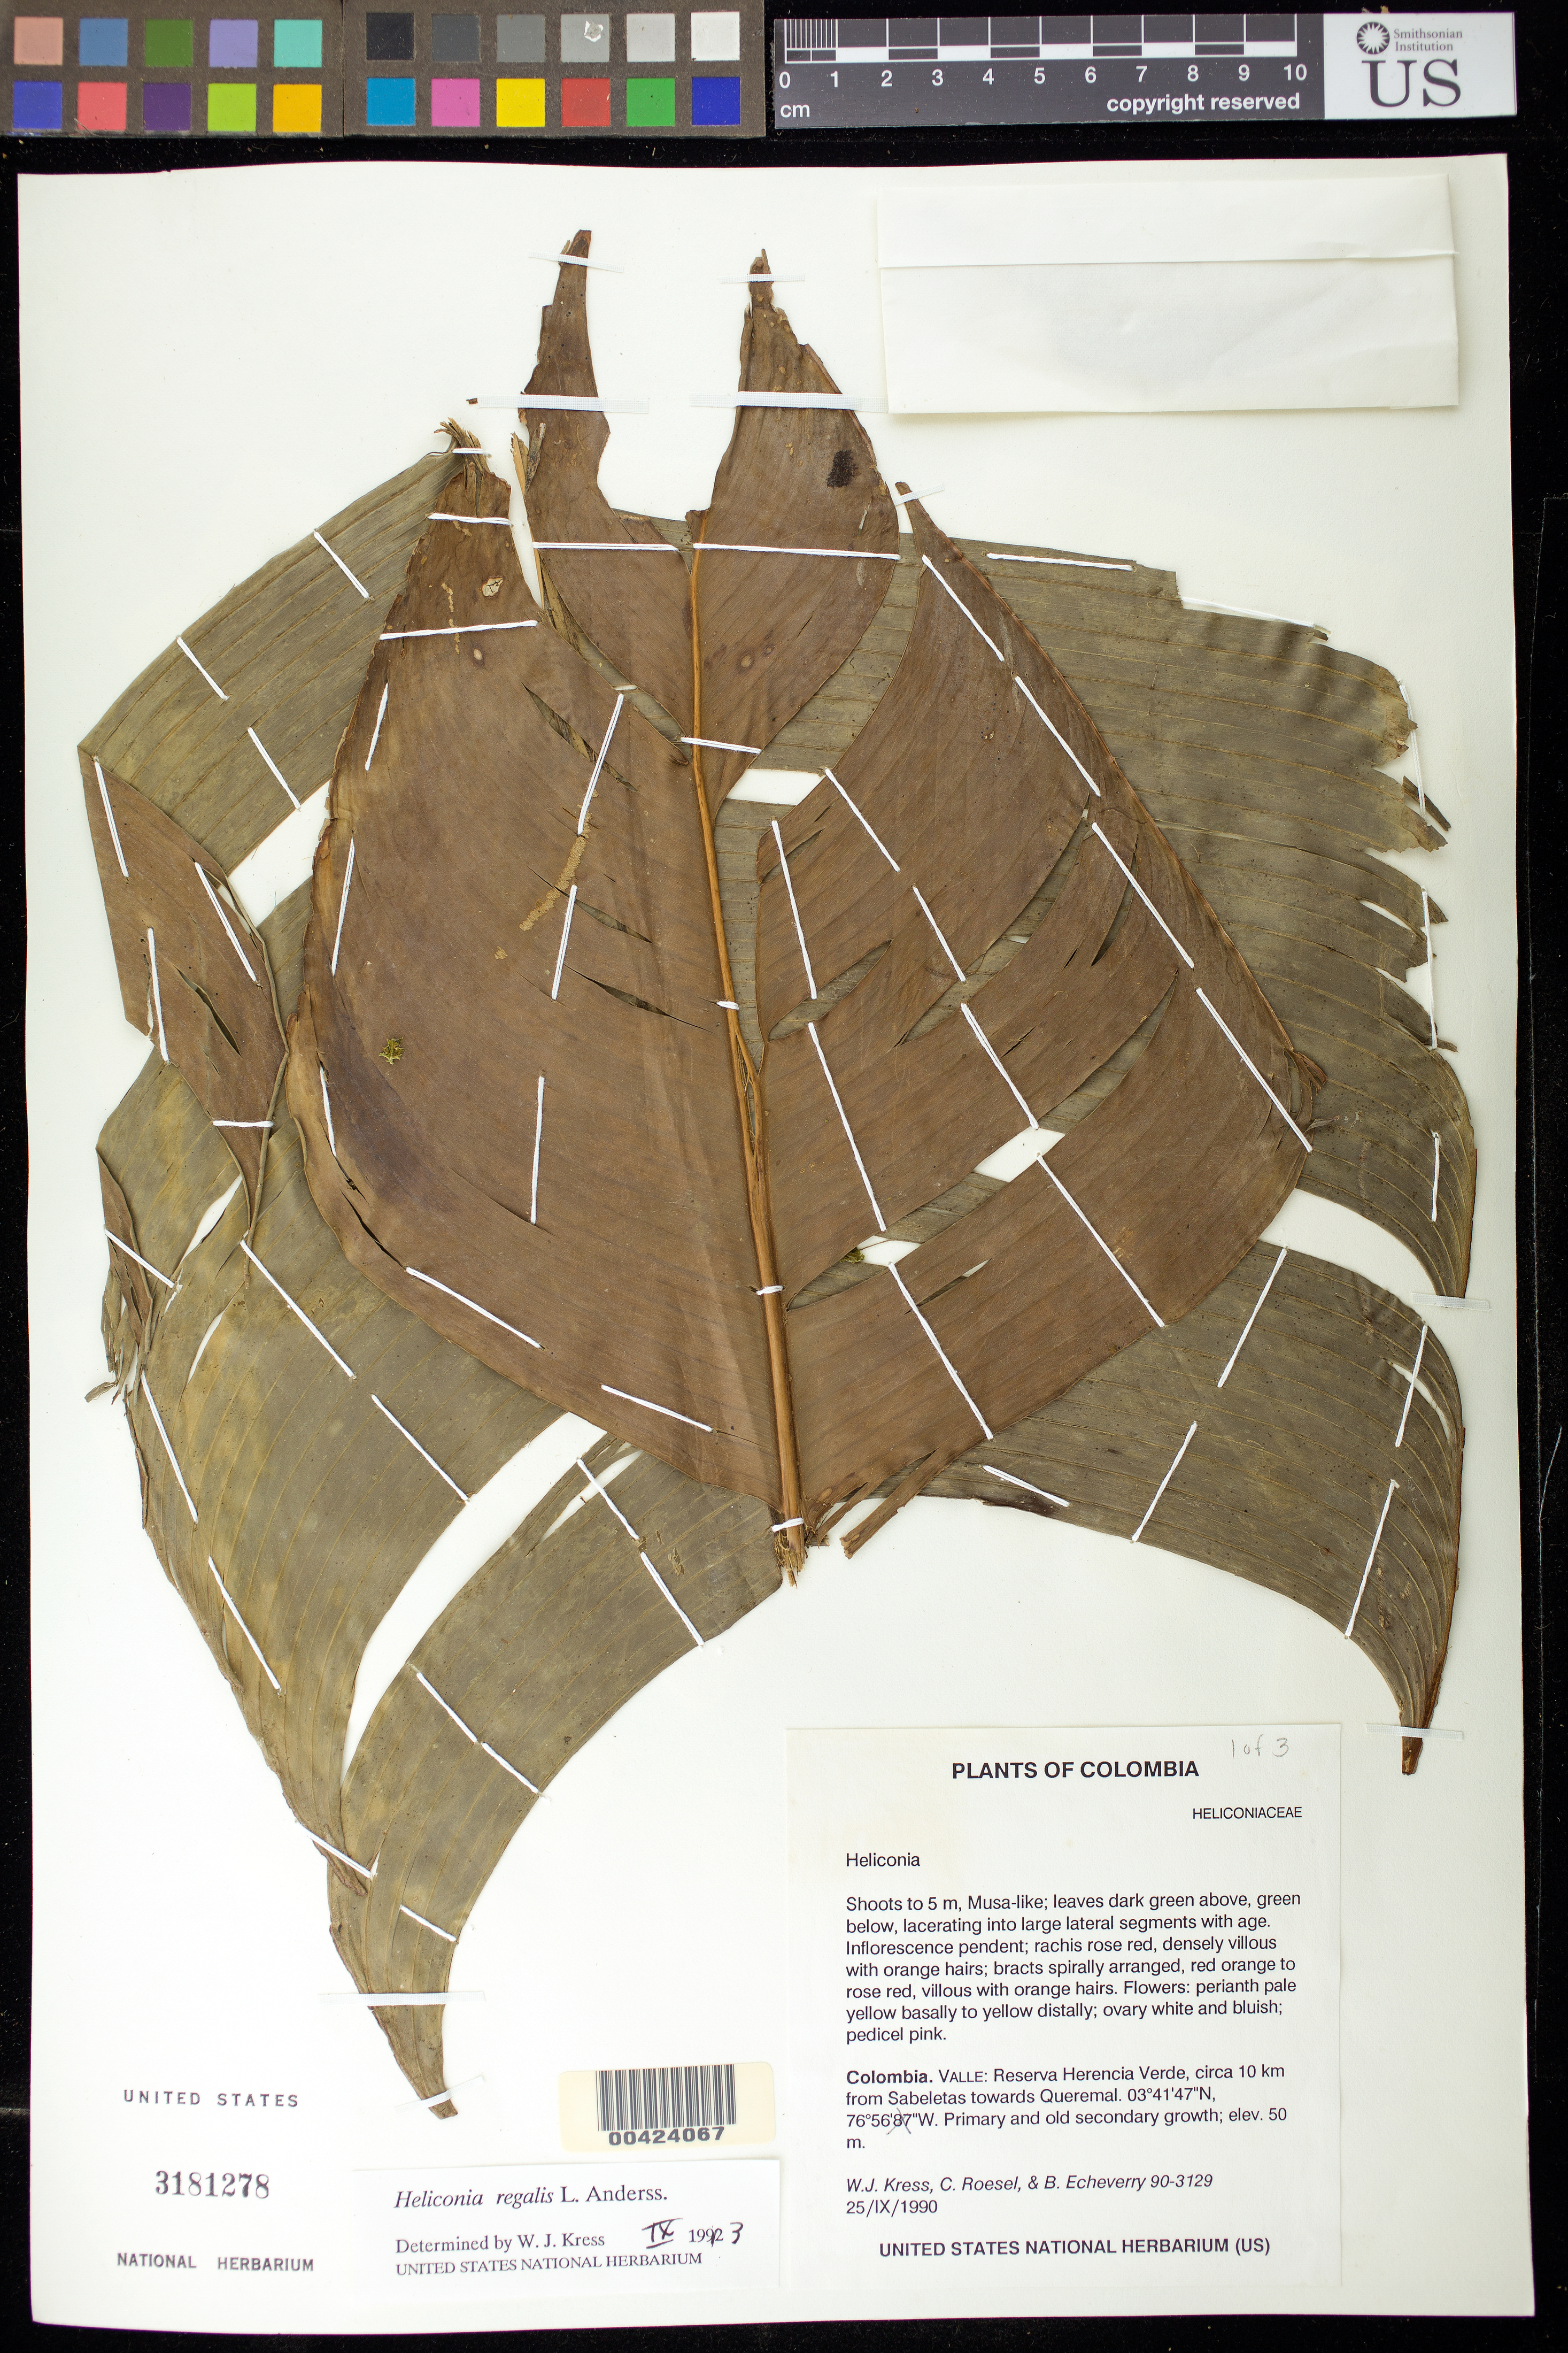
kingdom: Plantae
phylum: Tracheophyta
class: Liliopsida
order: Zingiberales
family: Heliconiaceae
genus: Heliconia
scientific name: Heliconia regalis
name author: L. Andersson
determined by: Kress, W. J., (US), Smithsonian Institution - National Museum of Natural History (UNITED STATES)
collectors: W. J. Kress, C. S. Roesel & B. Echeverry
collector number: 90-3129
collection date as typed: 25 Sep 1990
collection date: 1990-09-25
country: Colombia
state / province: Valle del Cauca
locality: Reserva Herencia Verde; circa 10 km from Sabeletas towards Queremal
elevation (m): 50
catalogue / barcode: US 3181278